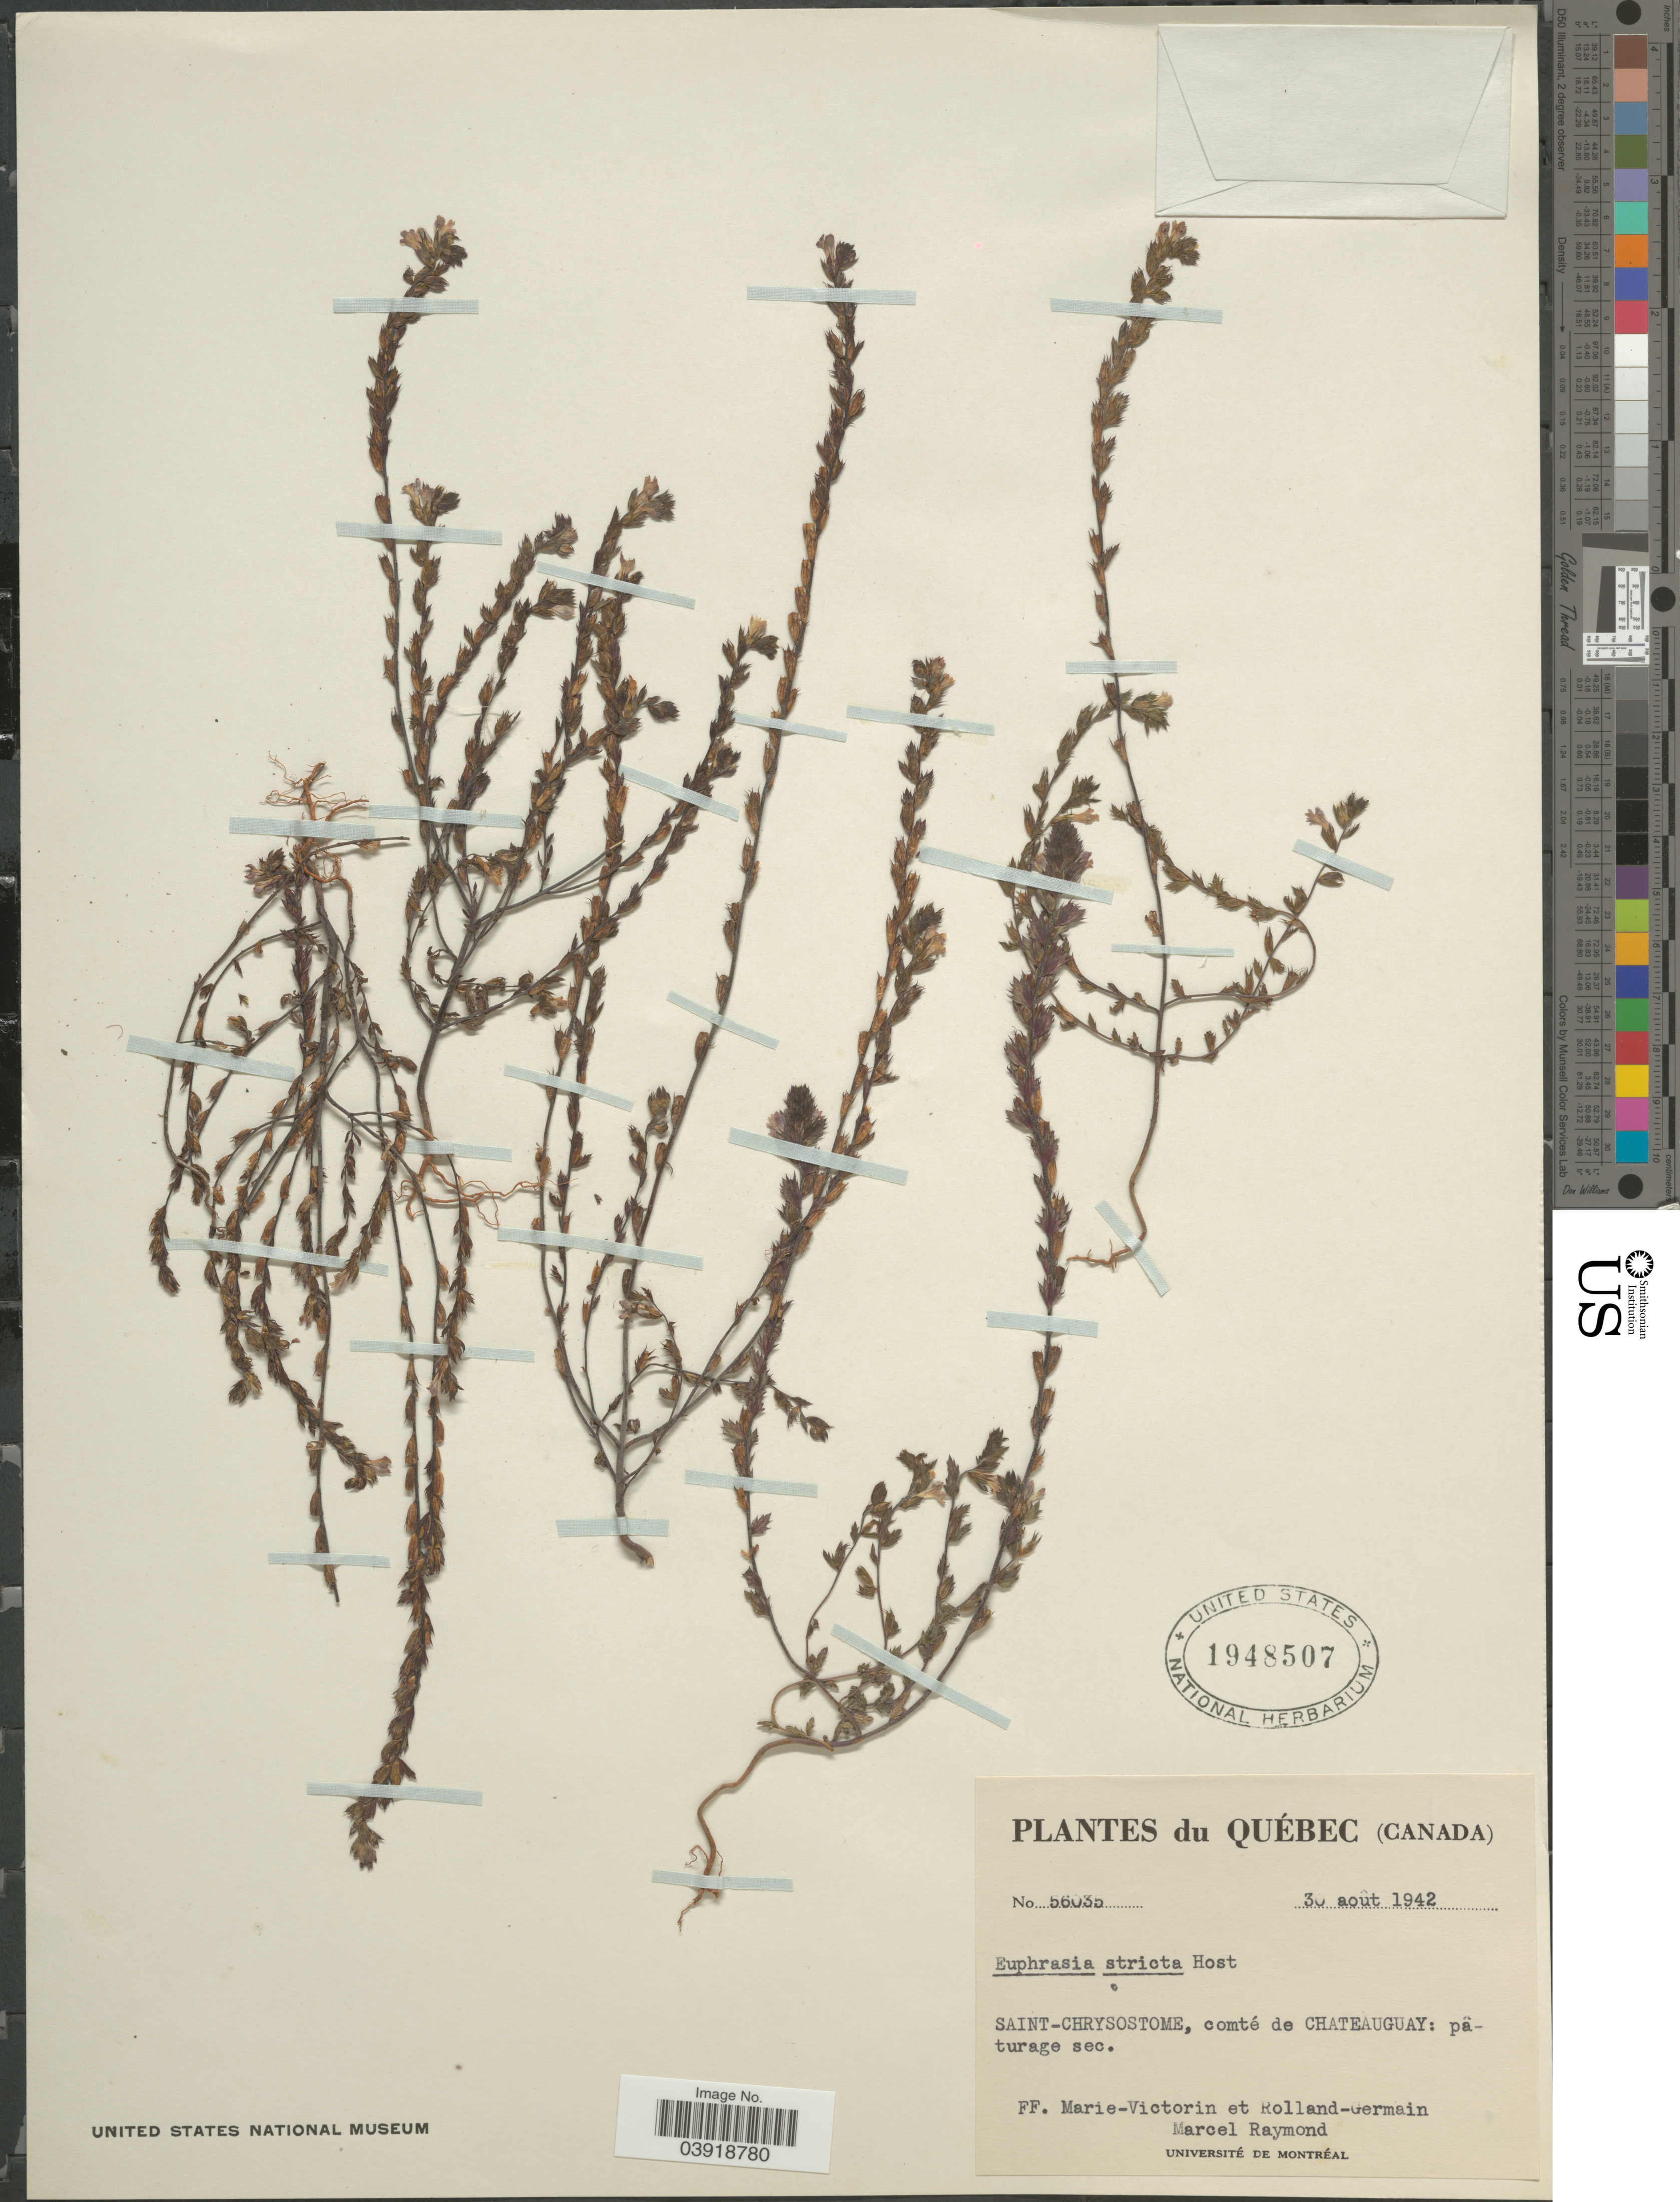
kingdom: Plantae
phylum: Tracheophyta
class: Magnoliopsida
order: Lamiales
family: Orobanchaceae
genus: Euphrasia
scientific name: Euphrasia stricta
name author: Kunth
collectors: F. Marie-Victorin, Rolland-Germain & M. Raymond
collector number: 56035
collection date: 1942-08-30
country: Canada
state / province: Quebec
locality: Saint-Chrysostome, comté de Chateauguay: pâturage sec.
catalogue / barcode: US 1948507